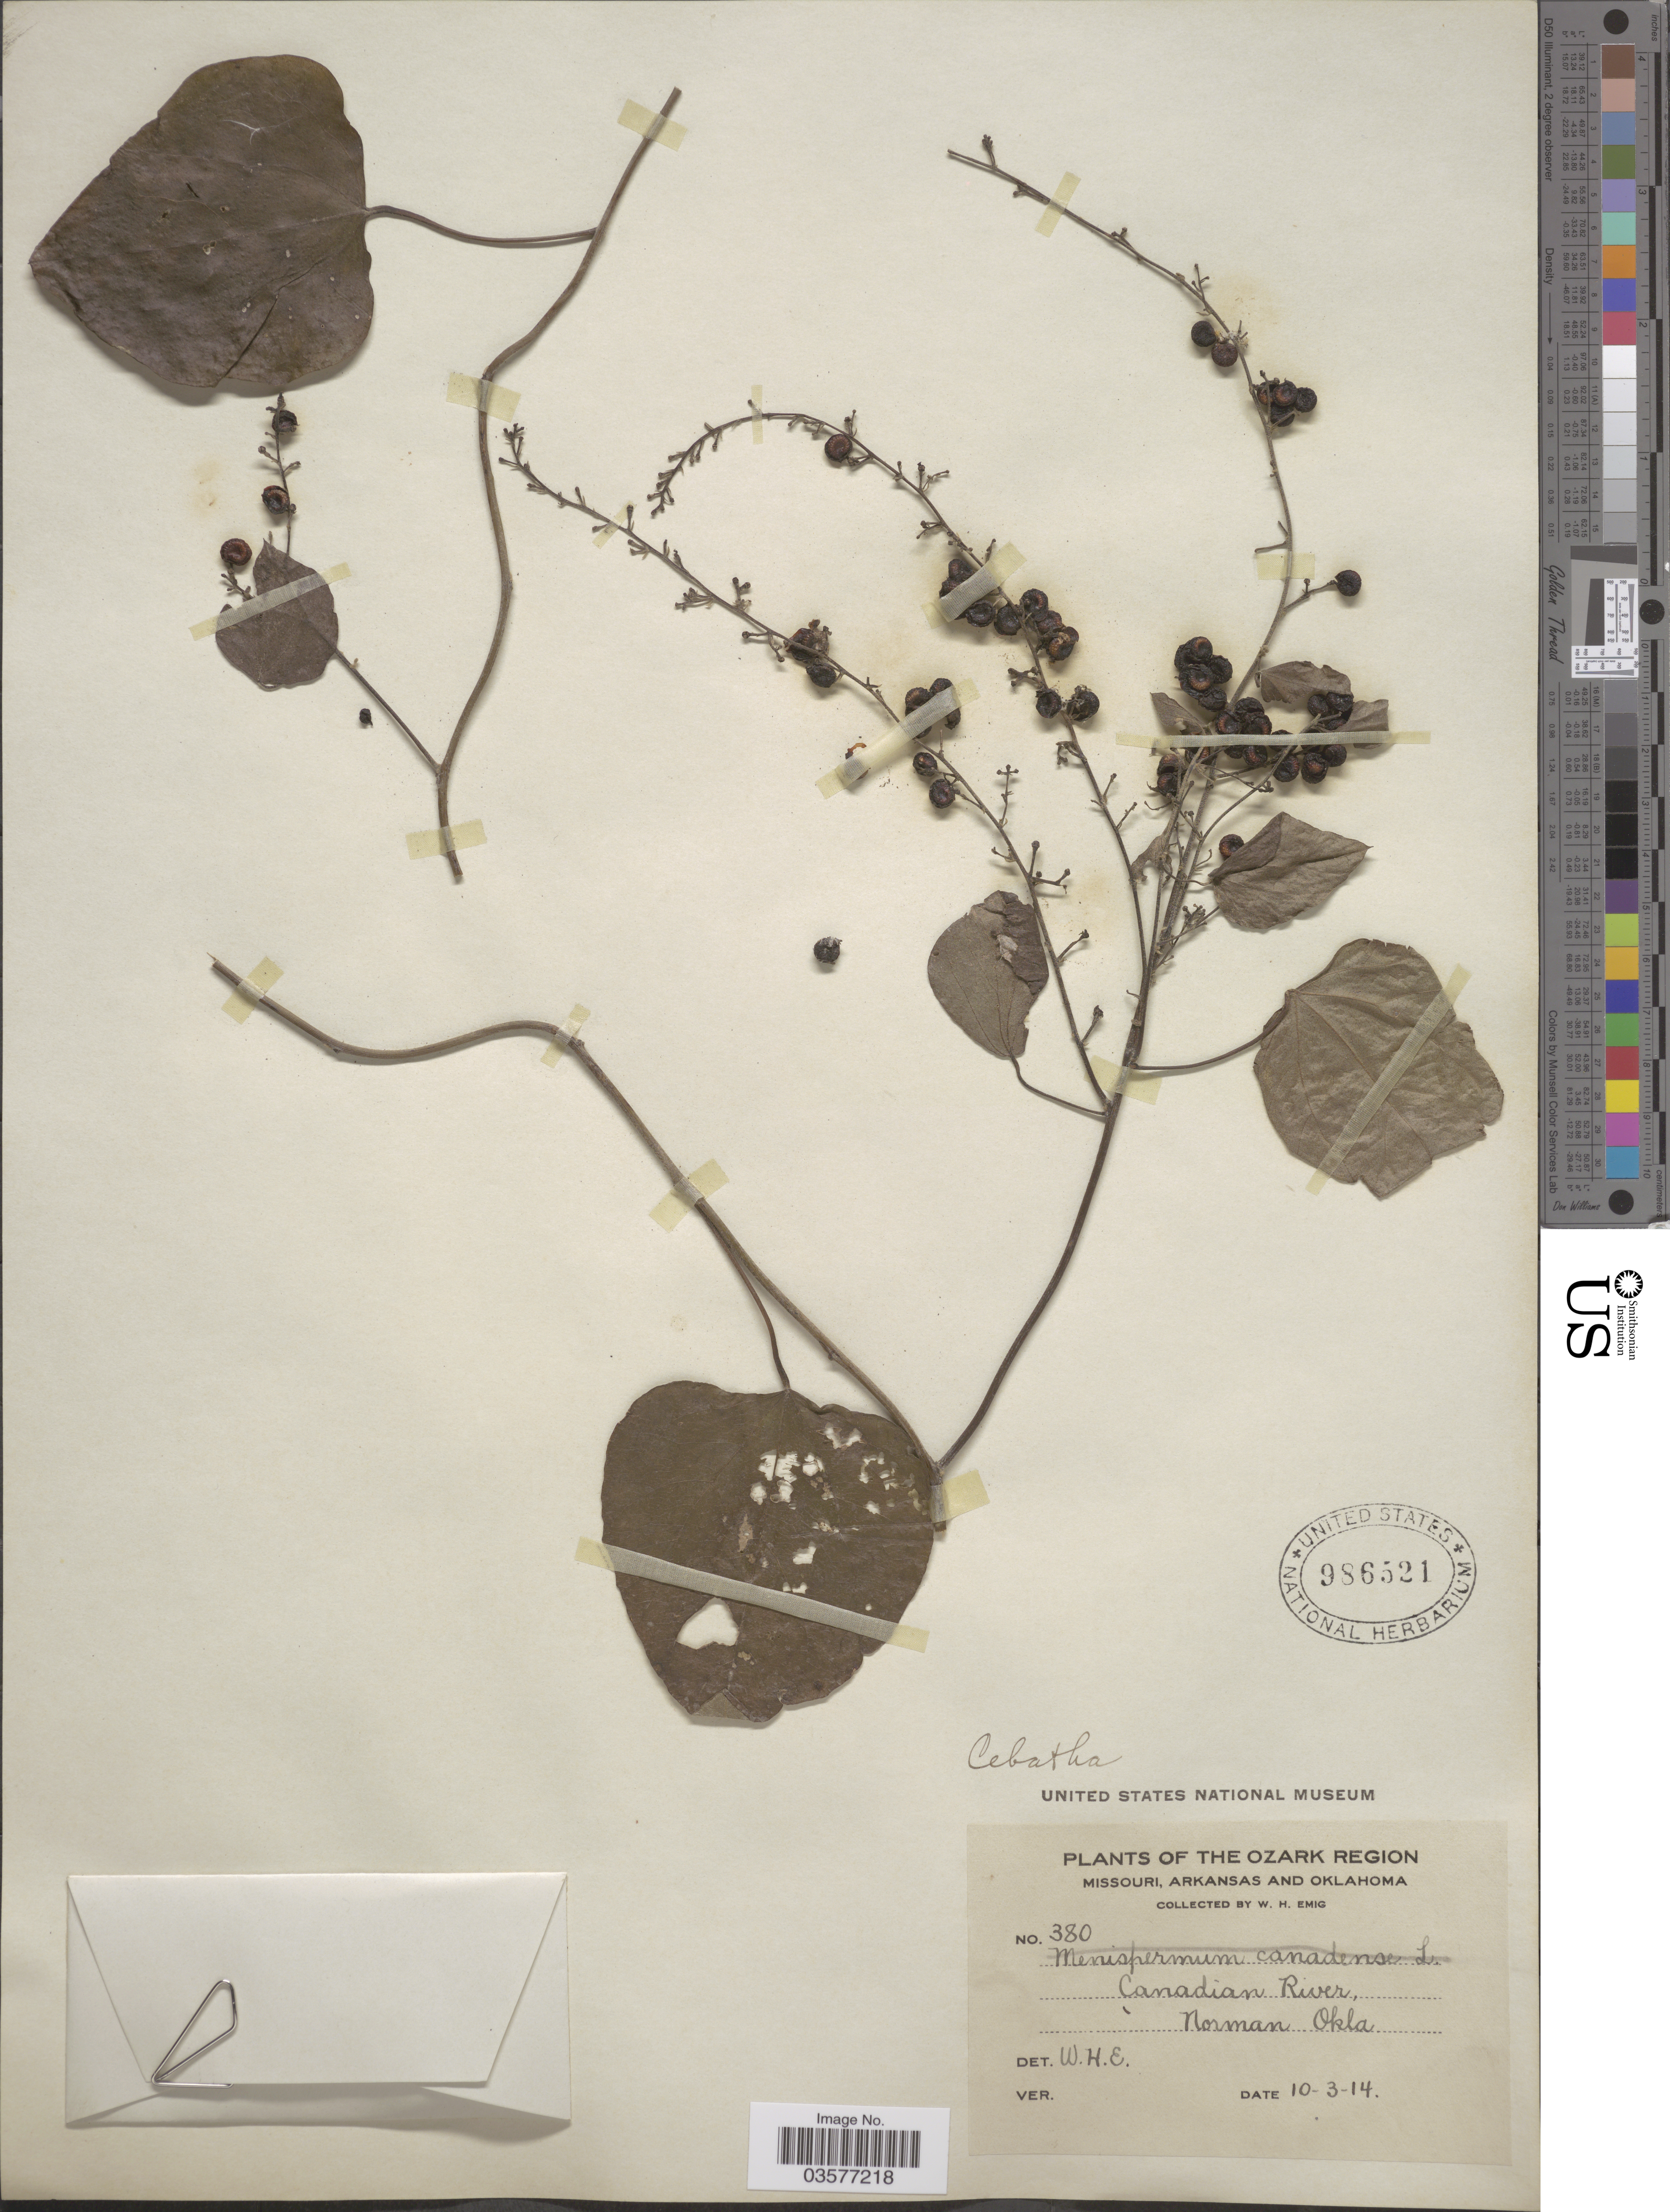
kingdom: Plantae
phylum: Tracheophyta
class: Magnoliopsida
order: Ranunculales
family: Menispermaceae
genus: Cocculus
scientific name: Cocculus carolinus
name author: (L.) DC.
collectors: W. H. Emig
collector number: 380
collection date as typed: Transcribed d/m/y: 3/10/14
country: United States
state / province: Oklahoma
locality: The Ozark Region, Canadian River, Norman.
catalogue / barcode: US 986521